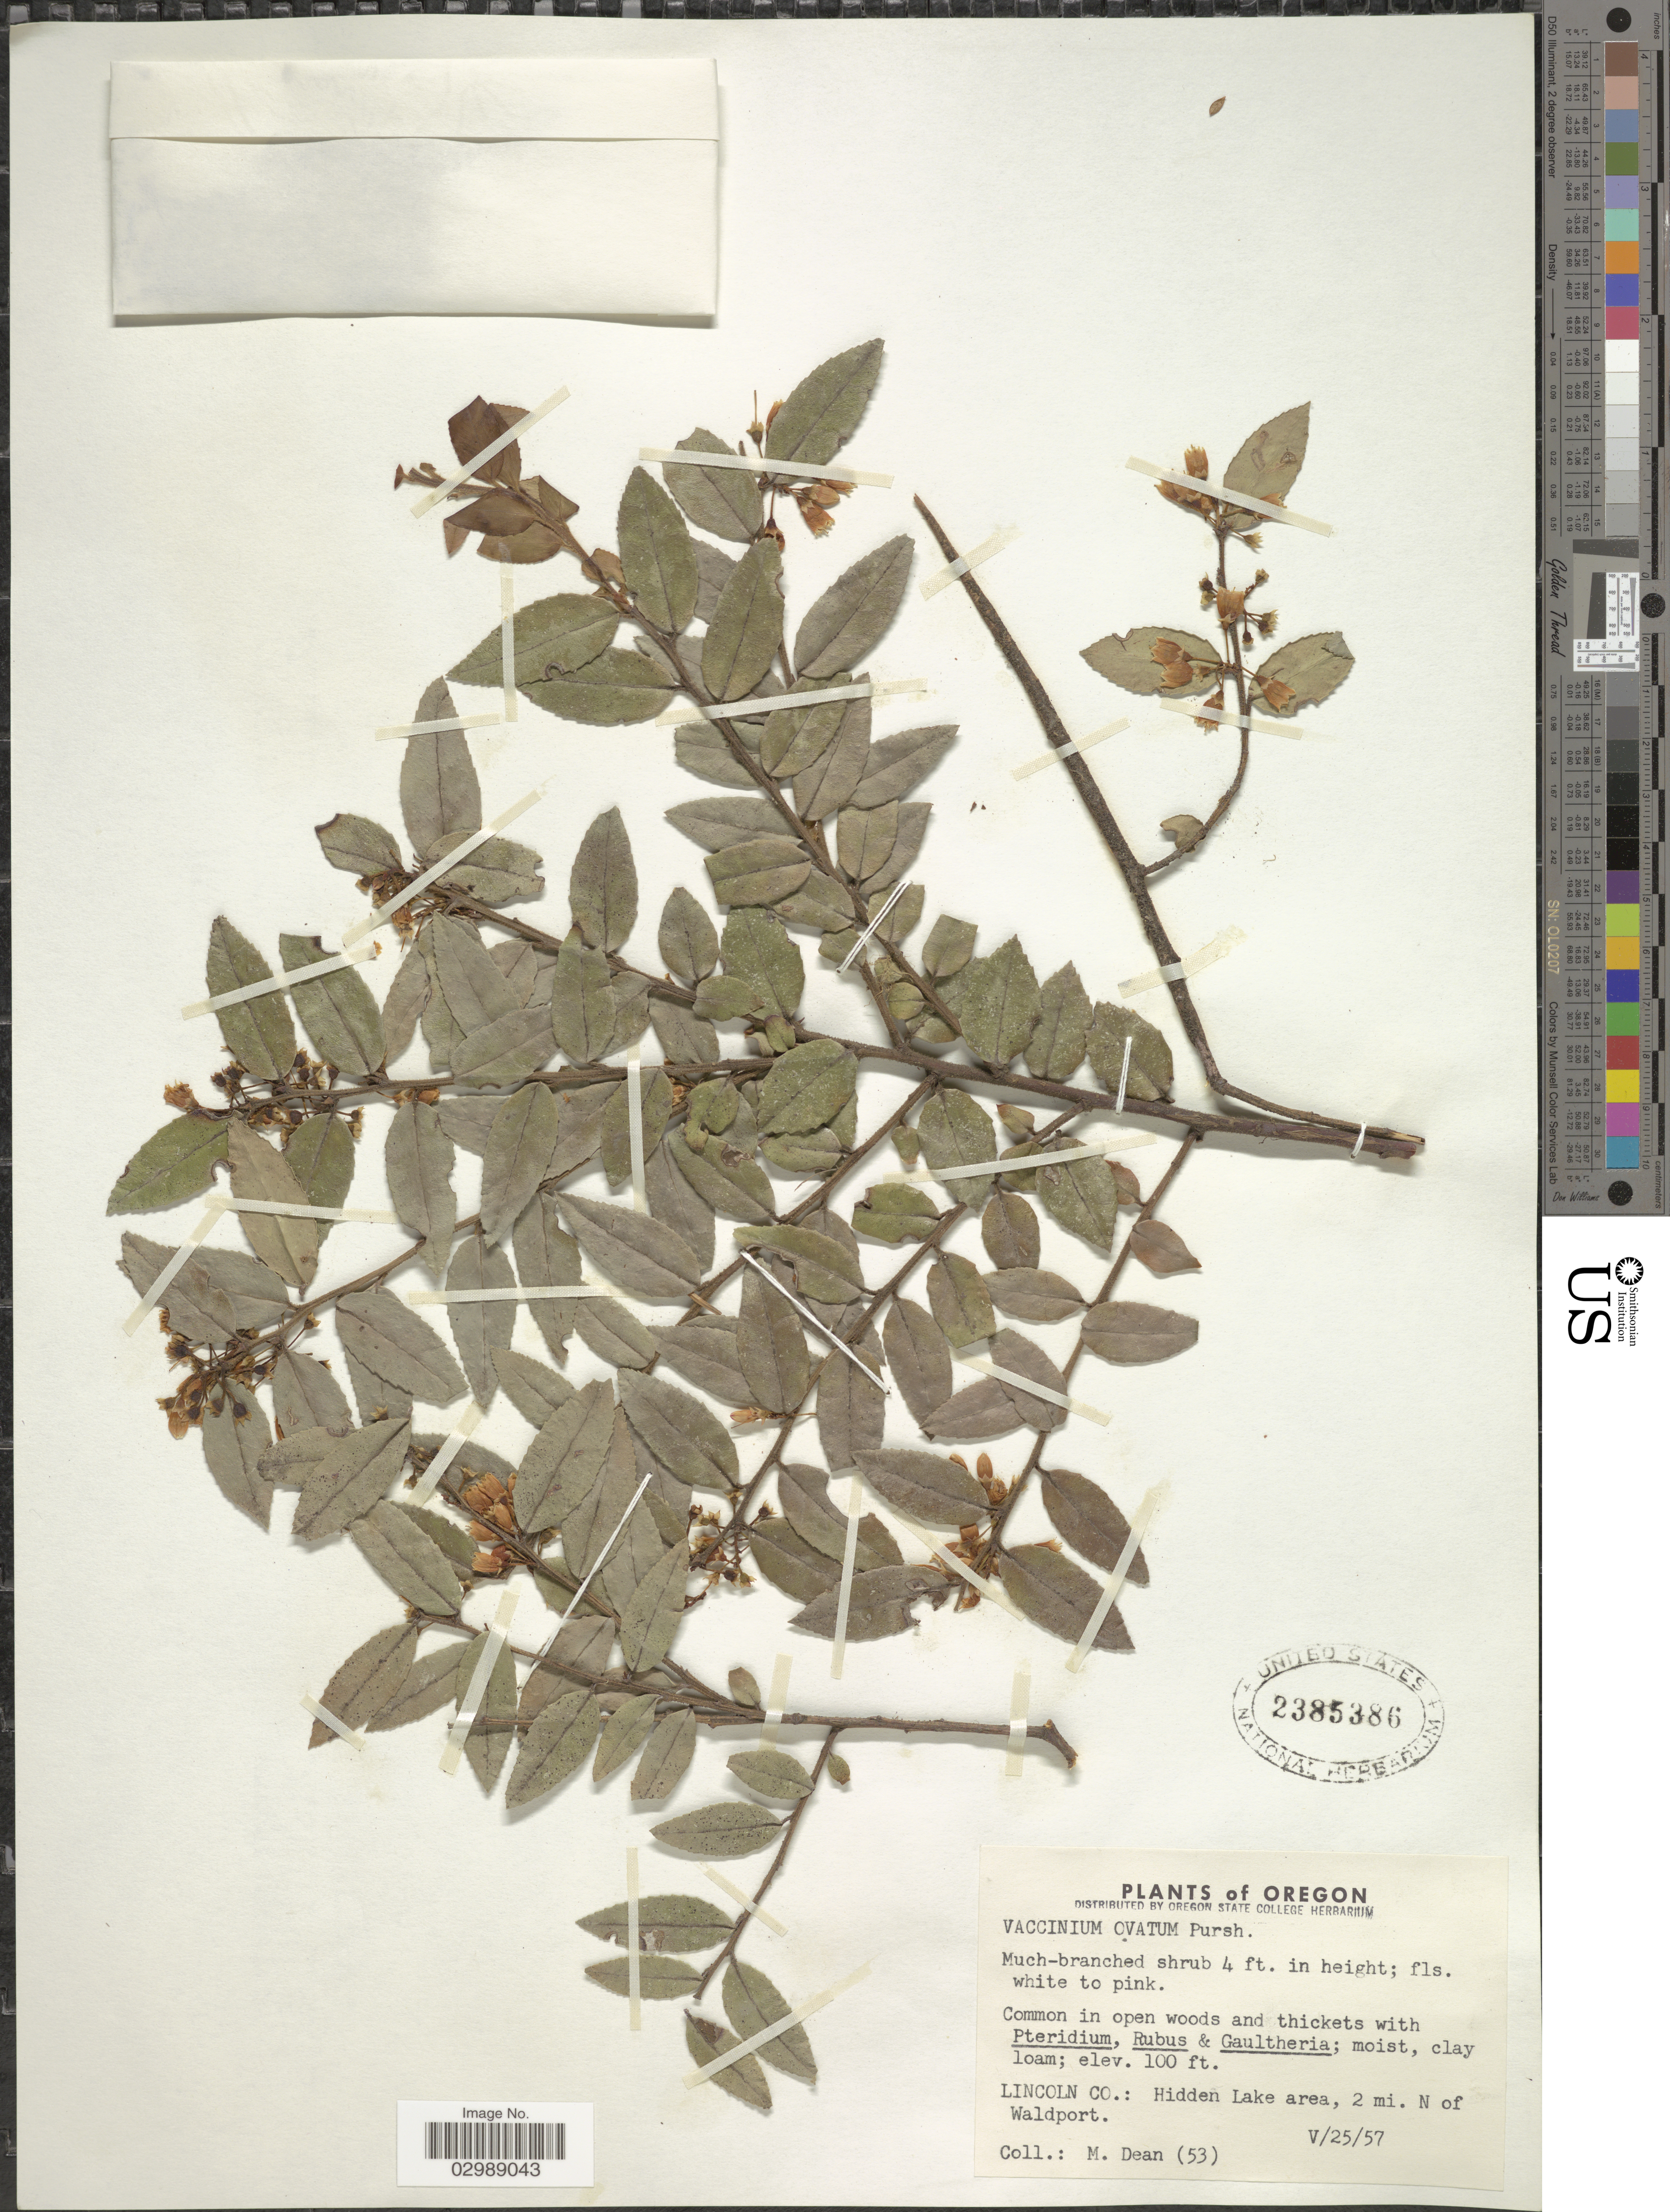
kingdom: Plantae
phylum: Tracheophyta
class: Magnoliopsida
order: Ericales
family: Ericaceae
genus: Vaccinium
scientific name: Vaccinium ovatum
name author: Pursh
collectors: M. L. Dean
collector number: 53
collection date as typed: Transcribed d/m/y: 25/5/57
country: United States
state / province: Oregon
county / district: Lincoln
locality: Lincoln Co.: Hidden Lake area, 2 mi. N of Waldport.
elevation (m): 30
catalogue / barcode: US 2385386